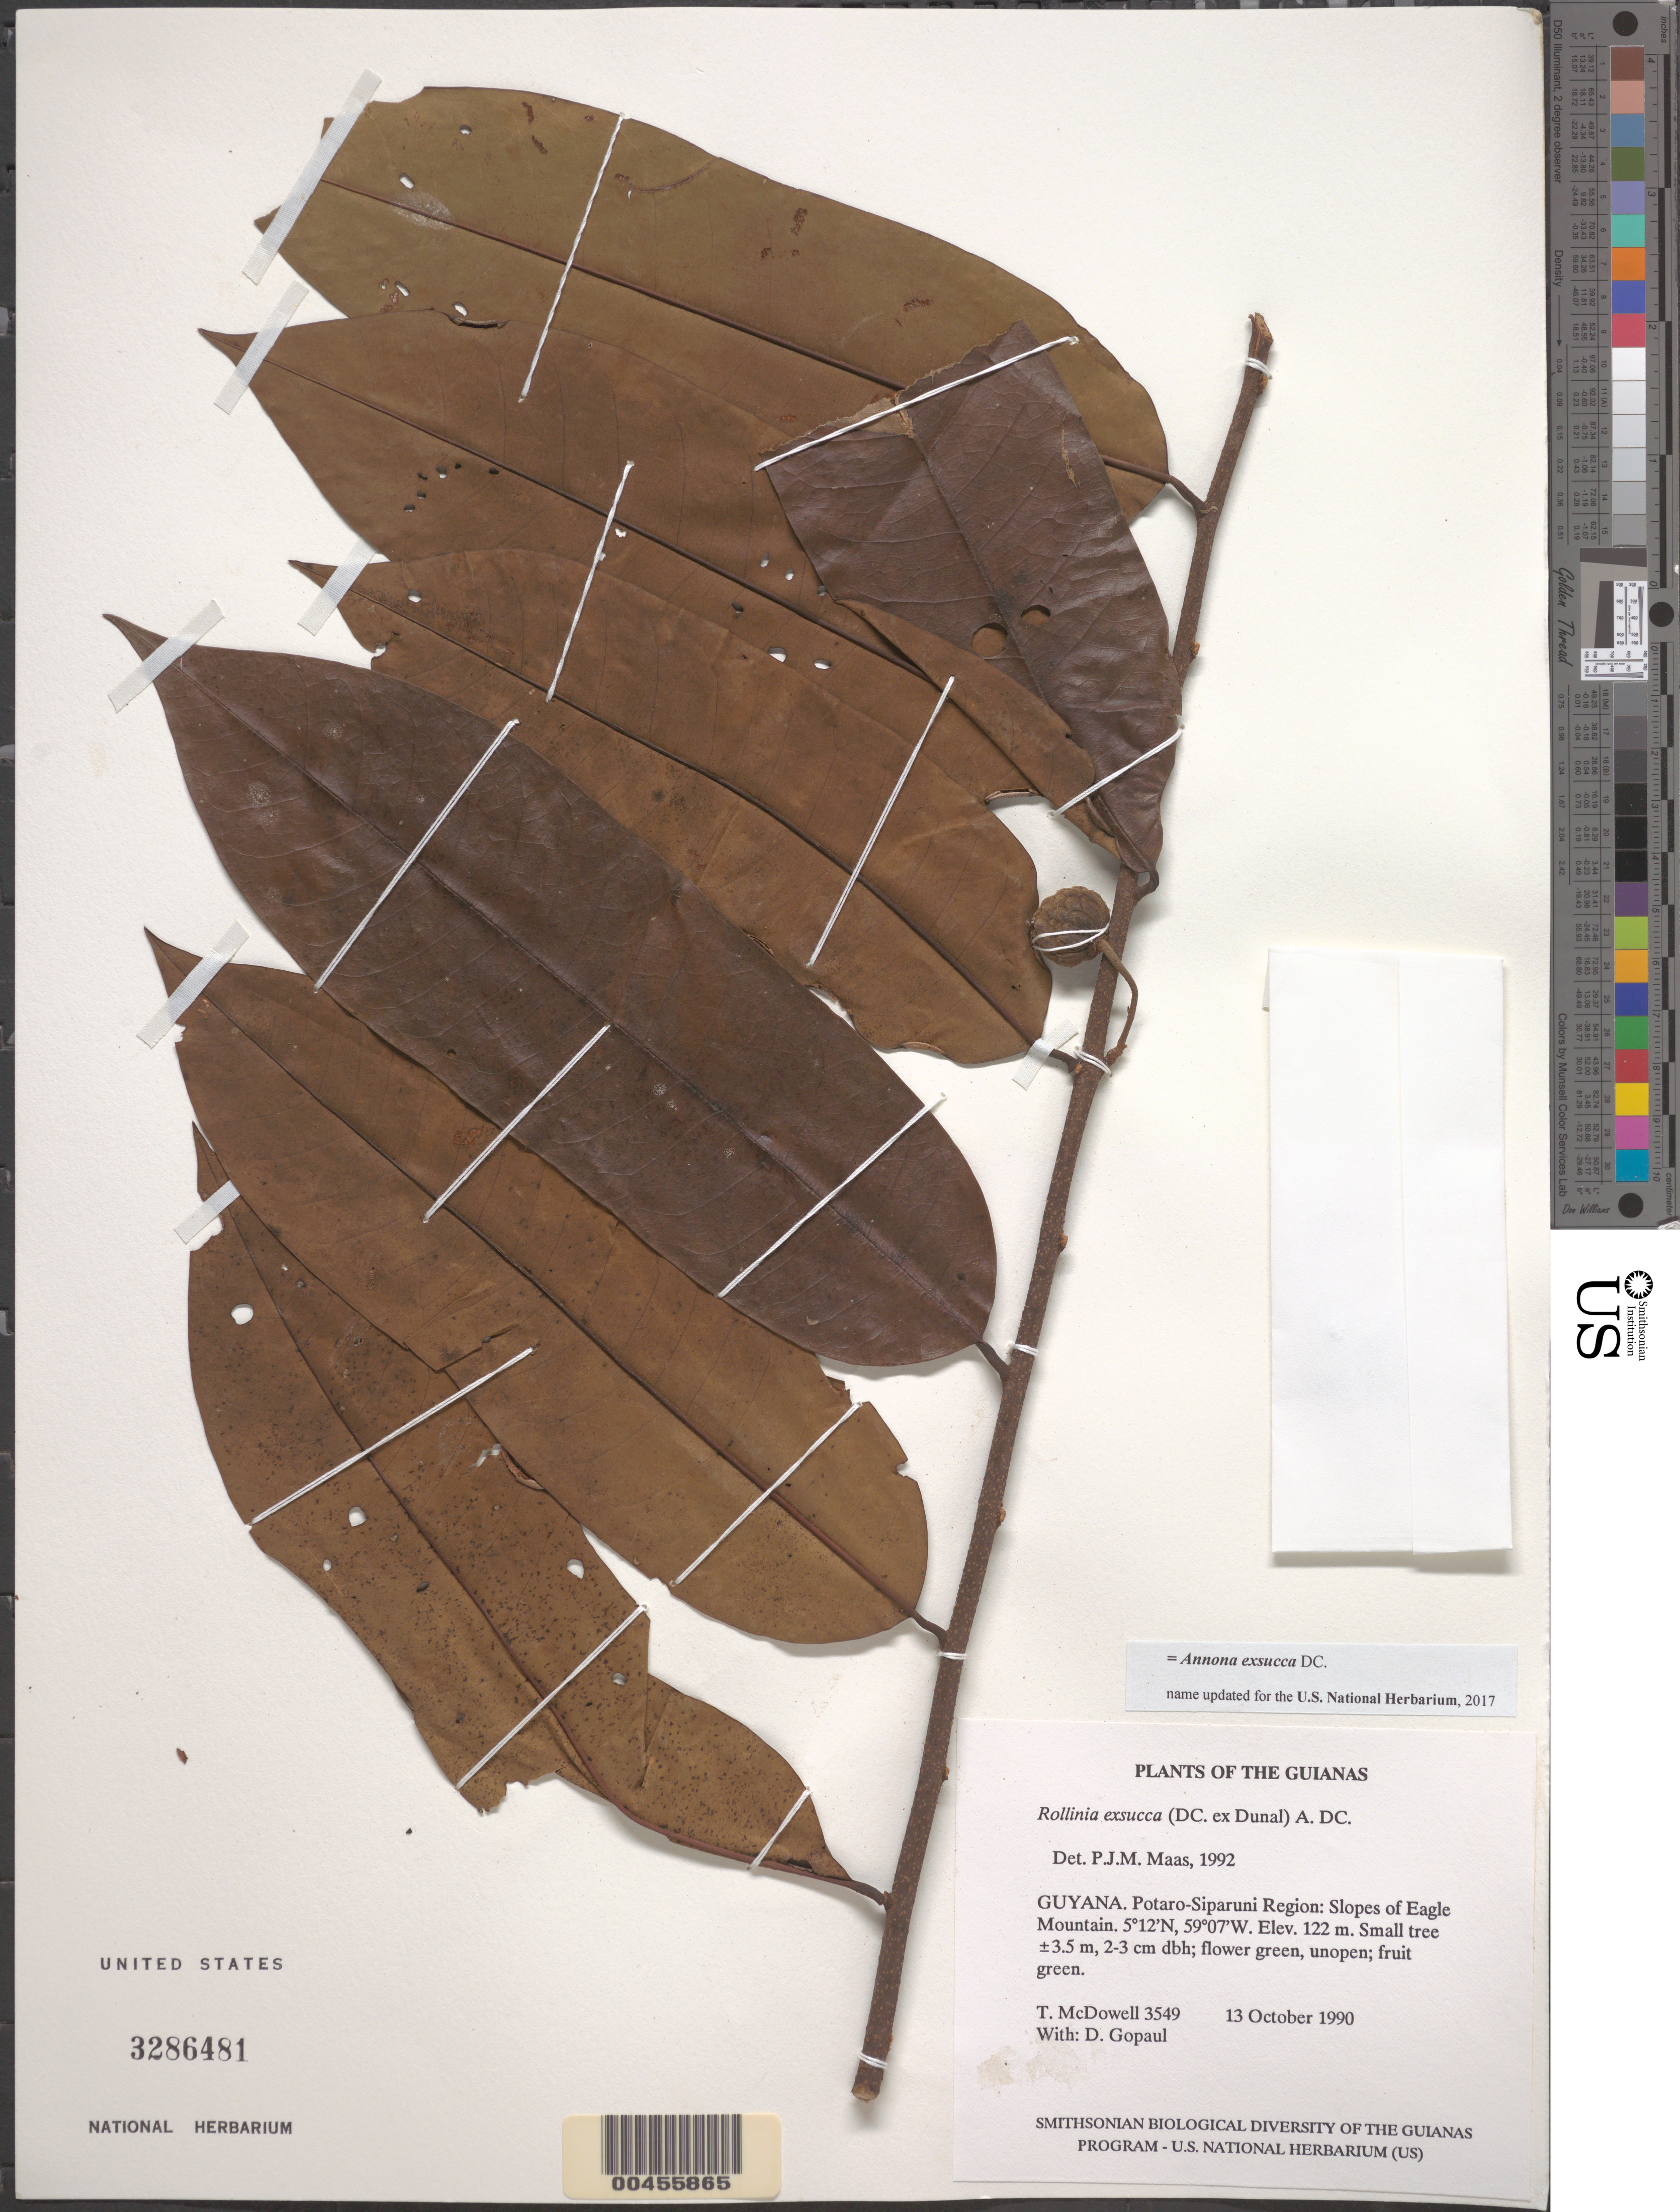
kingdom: Plantae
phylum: Tracheophyta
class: Magnoliopsida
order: Magnoliales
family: Annonaceae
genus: Annona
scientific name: Annona exsucca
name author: DC. ex Dunal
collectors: T. McDowell & D. Gopaul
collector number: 3549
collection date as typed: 13 October 1990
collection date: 1990-10-13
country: Guyana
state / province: Potaro-Siparuni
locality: Slopes of Eagle Mountain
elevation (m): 122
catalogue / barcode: US 3286481